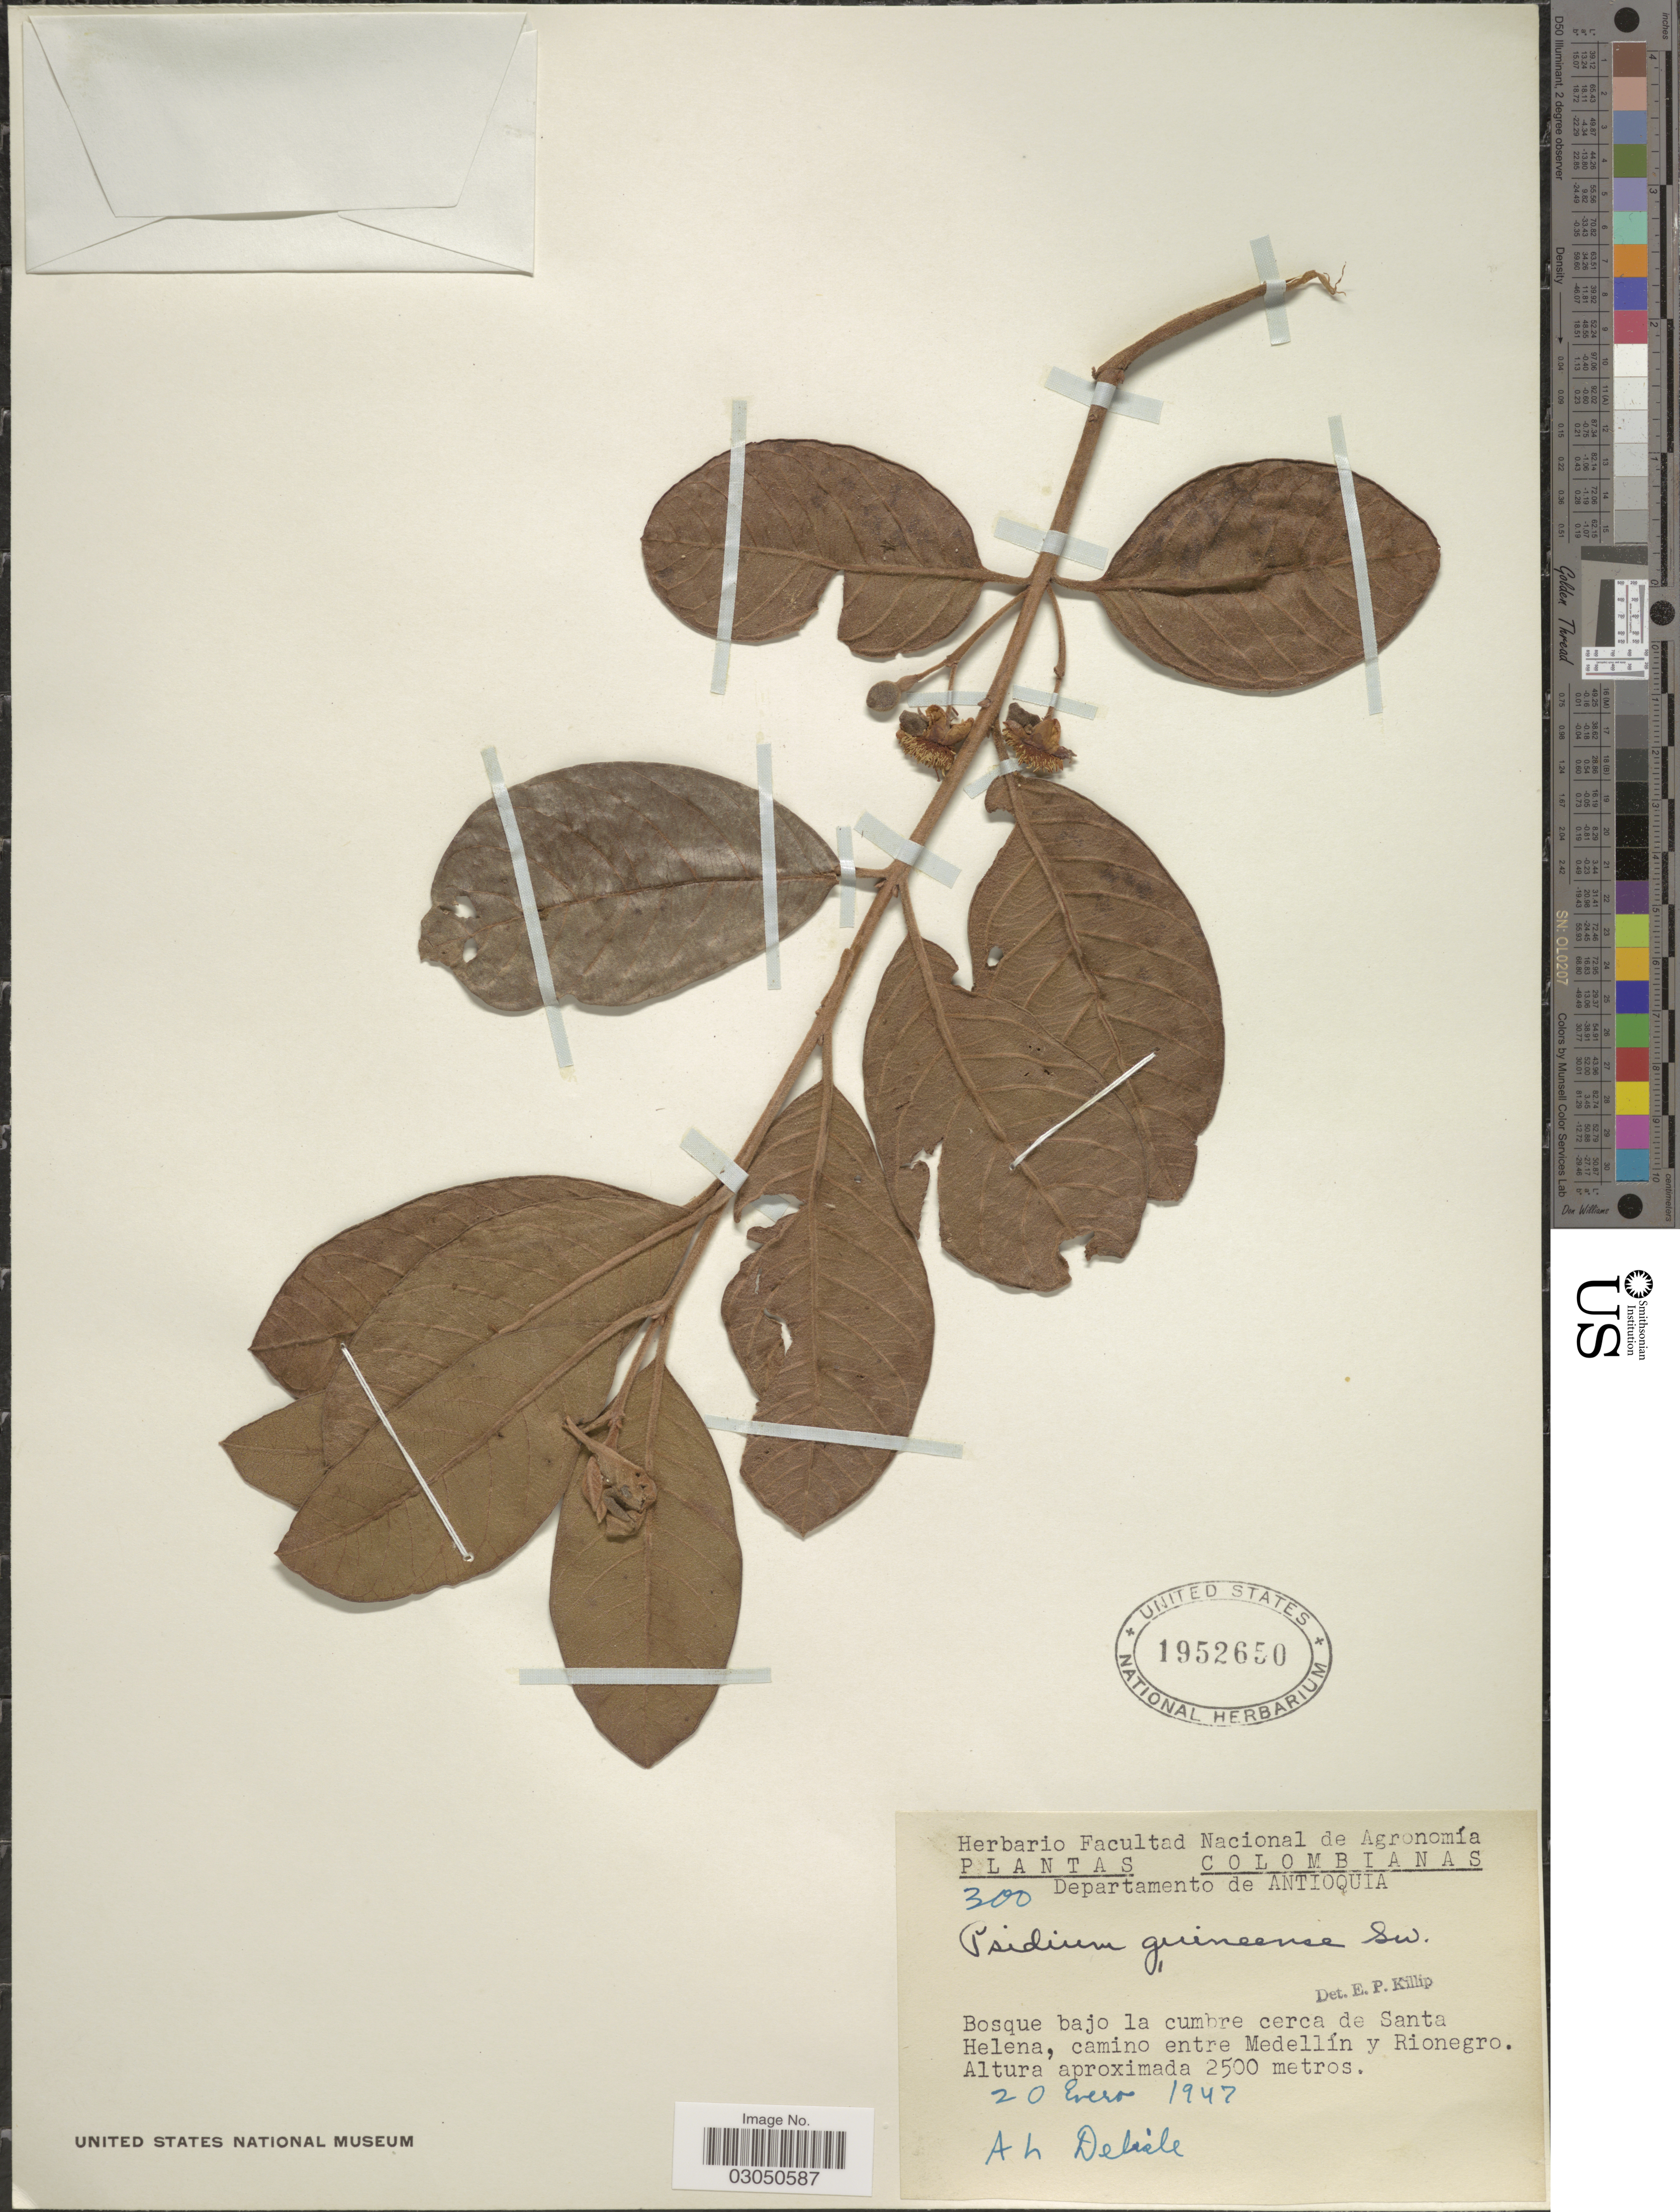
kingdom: Plantae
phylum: Tracheophyta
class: Magnoliopsida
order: Myrtales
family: Myrtaceae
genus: Psidium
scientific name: Psidium guineense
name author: Sw.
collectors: A. Delisle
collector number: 300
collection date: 1947-01-20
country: Colombia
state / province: Antioquia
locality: Departamento de Antioquia. Bosque bajo la cumbre cerca de Santa Helena, camino entre Medellín y Rionegro.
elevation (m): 2500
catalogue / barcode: US 1952650